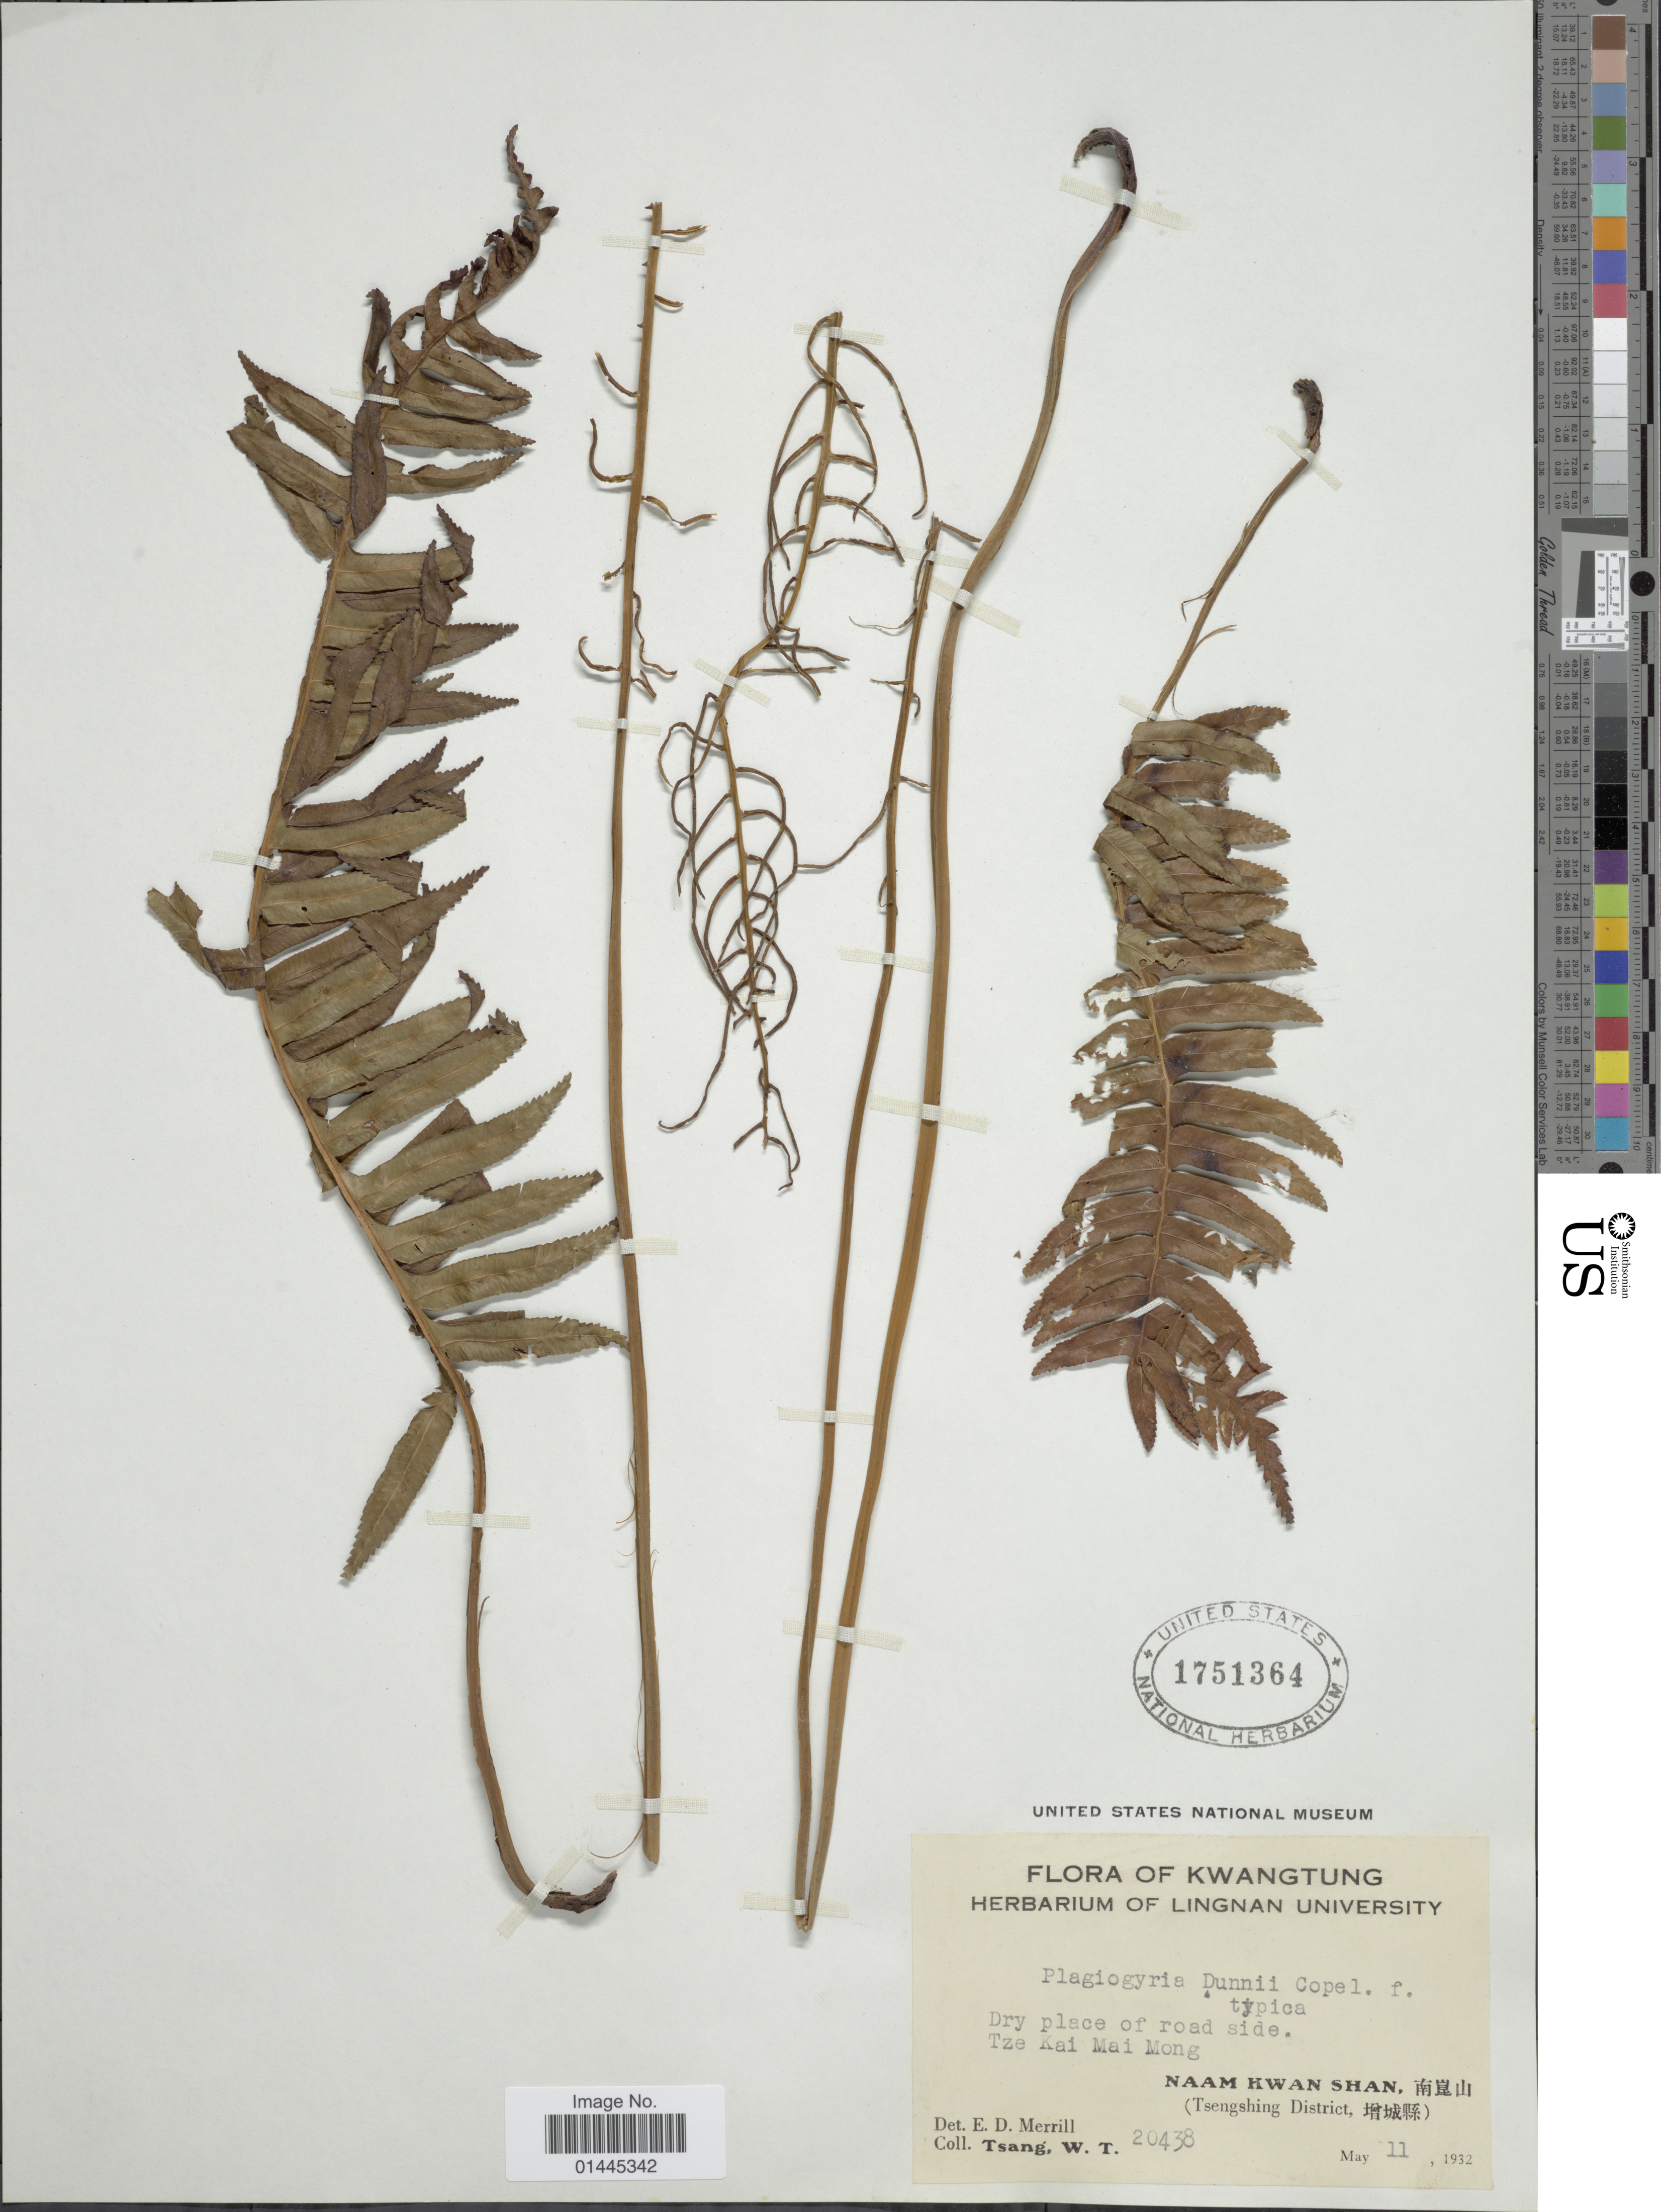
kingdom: Plantae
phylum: Tracheophyta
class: Polypodiopsida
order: Cyatheales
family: Plagiogyriaceae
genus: Plagiogyria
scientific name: Plagiogyria falcata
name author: Copel.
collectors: W. T. Tsang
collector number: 20438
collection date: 1932-05-11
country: China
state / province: Guangdong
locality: Kwangtung, of road side, Tze Kai Mai Mong, Naam Kwan Shan (Tsengshing District).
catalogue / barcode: US 1751364